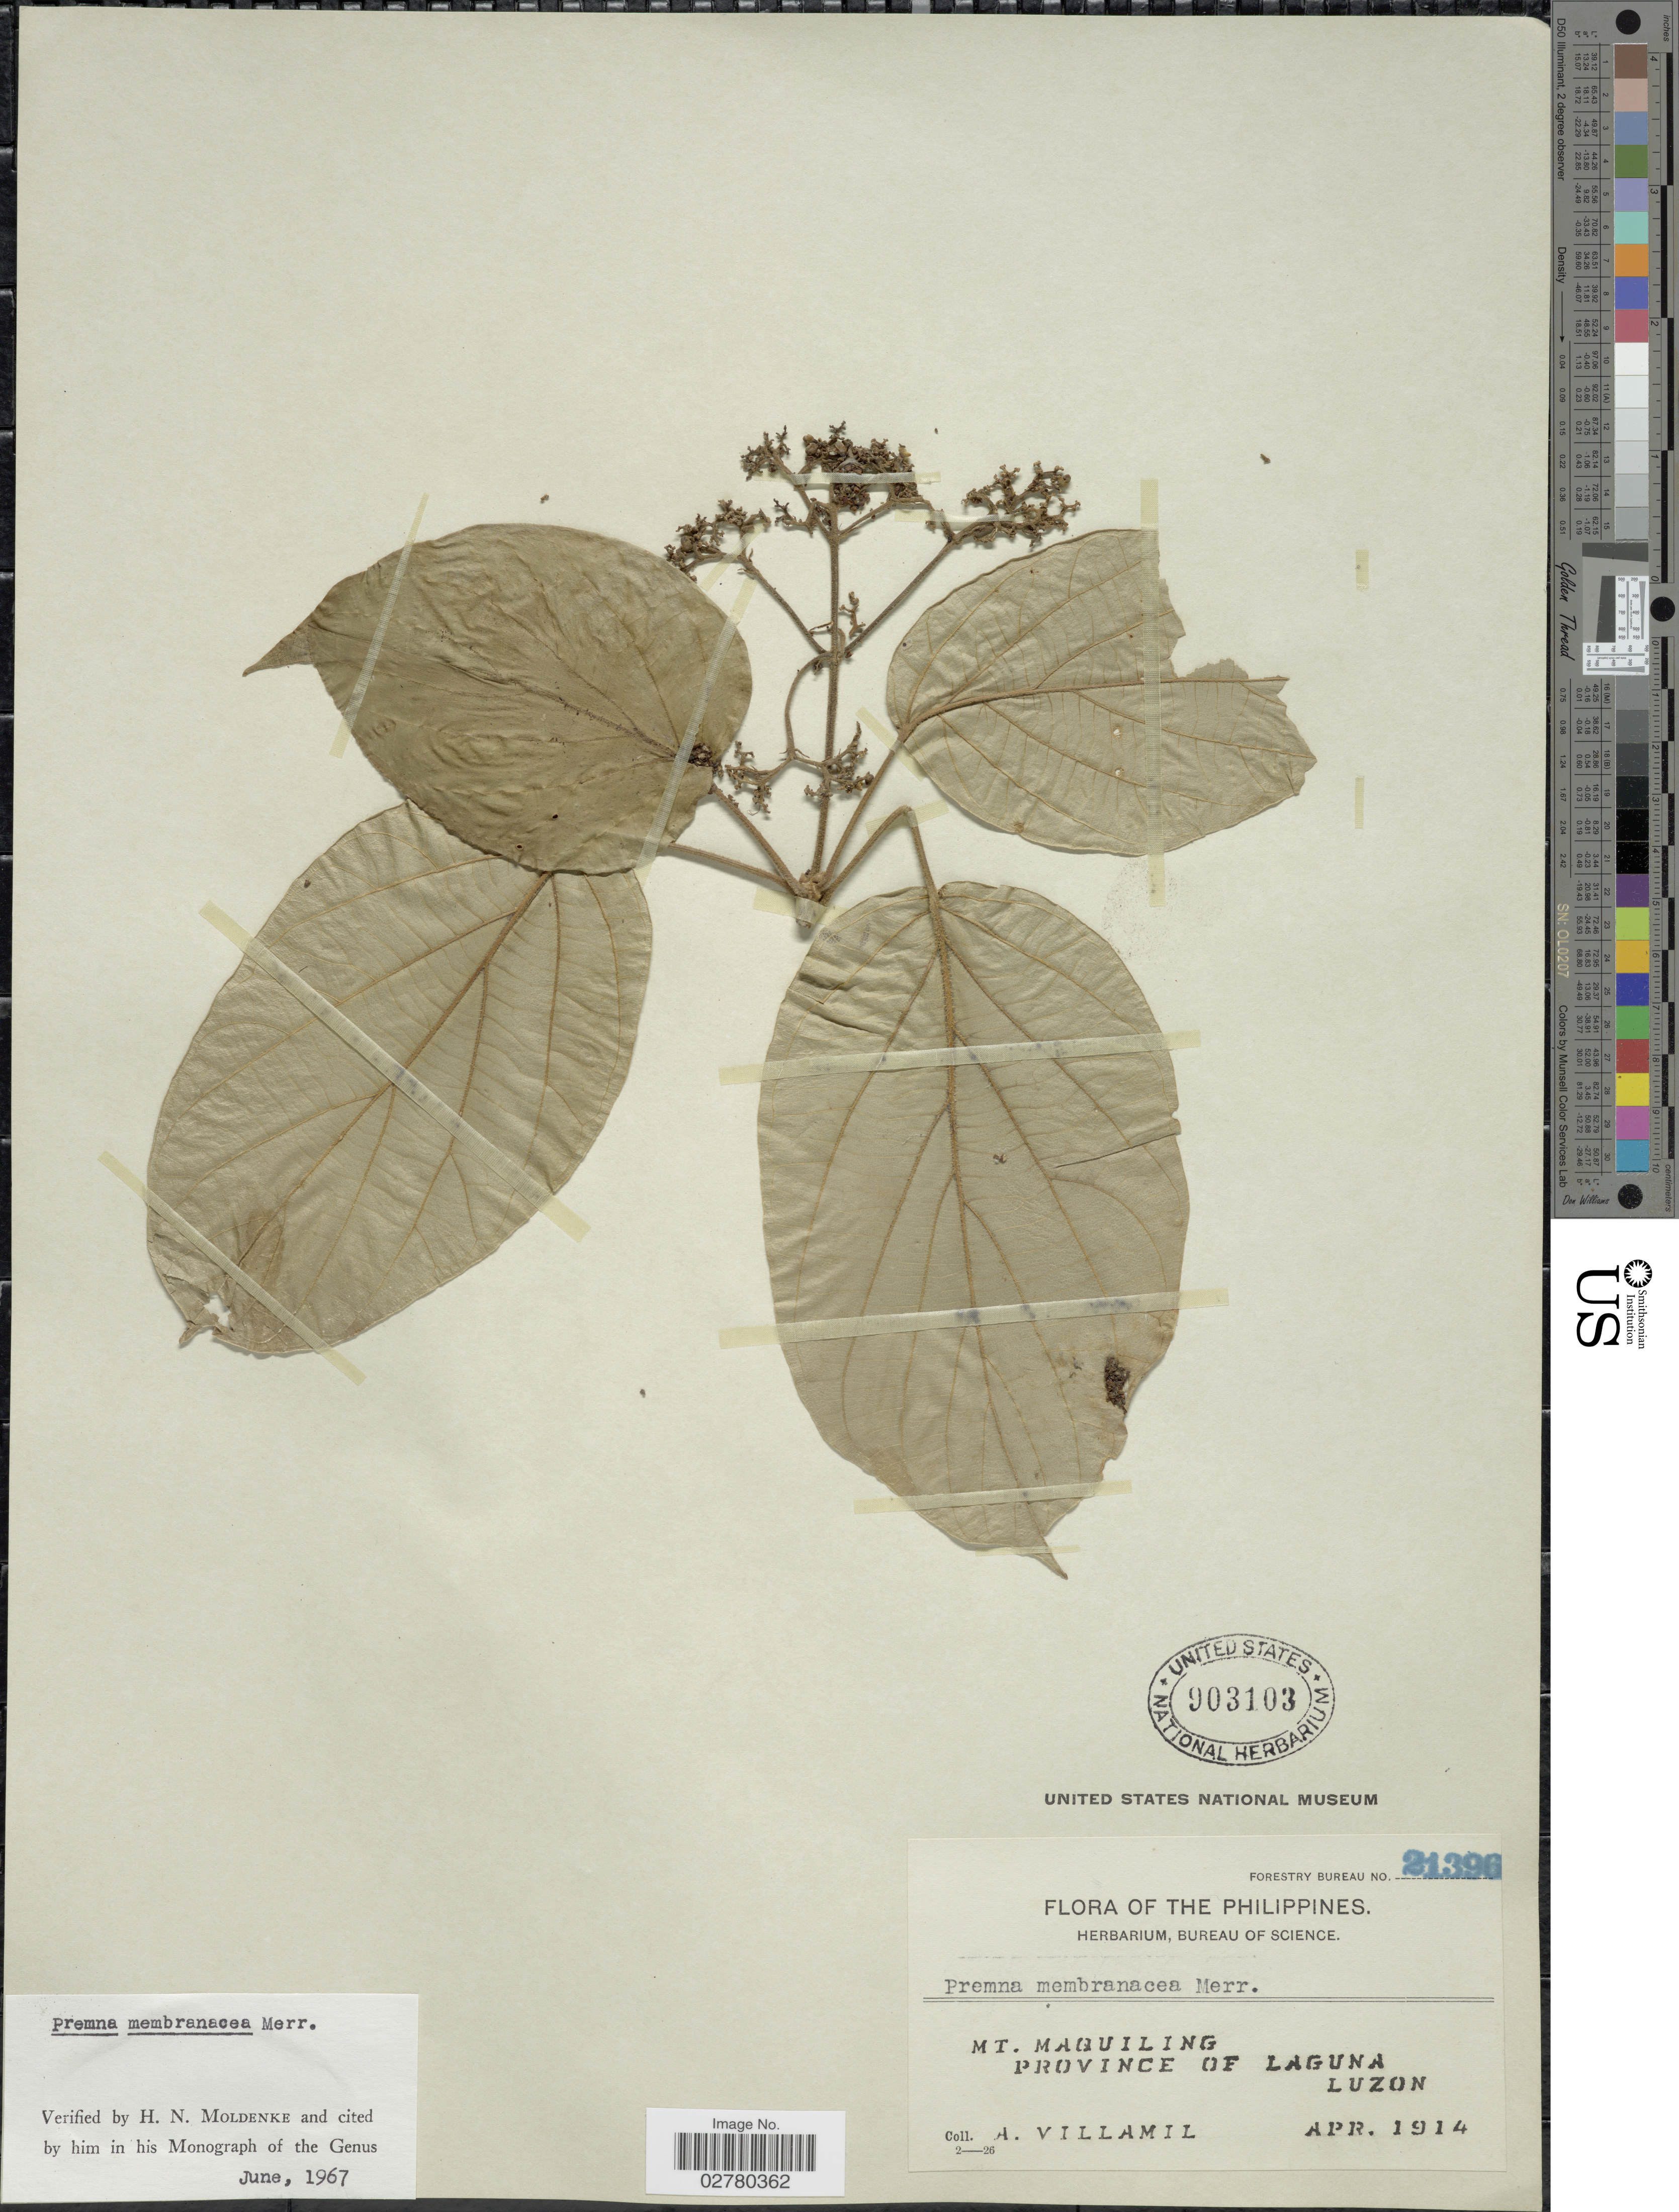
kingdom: Plantae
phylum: Tracheophyta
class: Magnoliopsida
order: Lamiales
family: Lamiaceae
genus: Premna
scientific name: Premna membranacea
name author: Merr.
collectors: A. Villamil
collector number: Forestry Bureau 21396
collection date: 1914-04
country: Philippines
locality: Mt. Maquiling, Province of Laguna, Luzon.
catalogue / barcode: US 903103